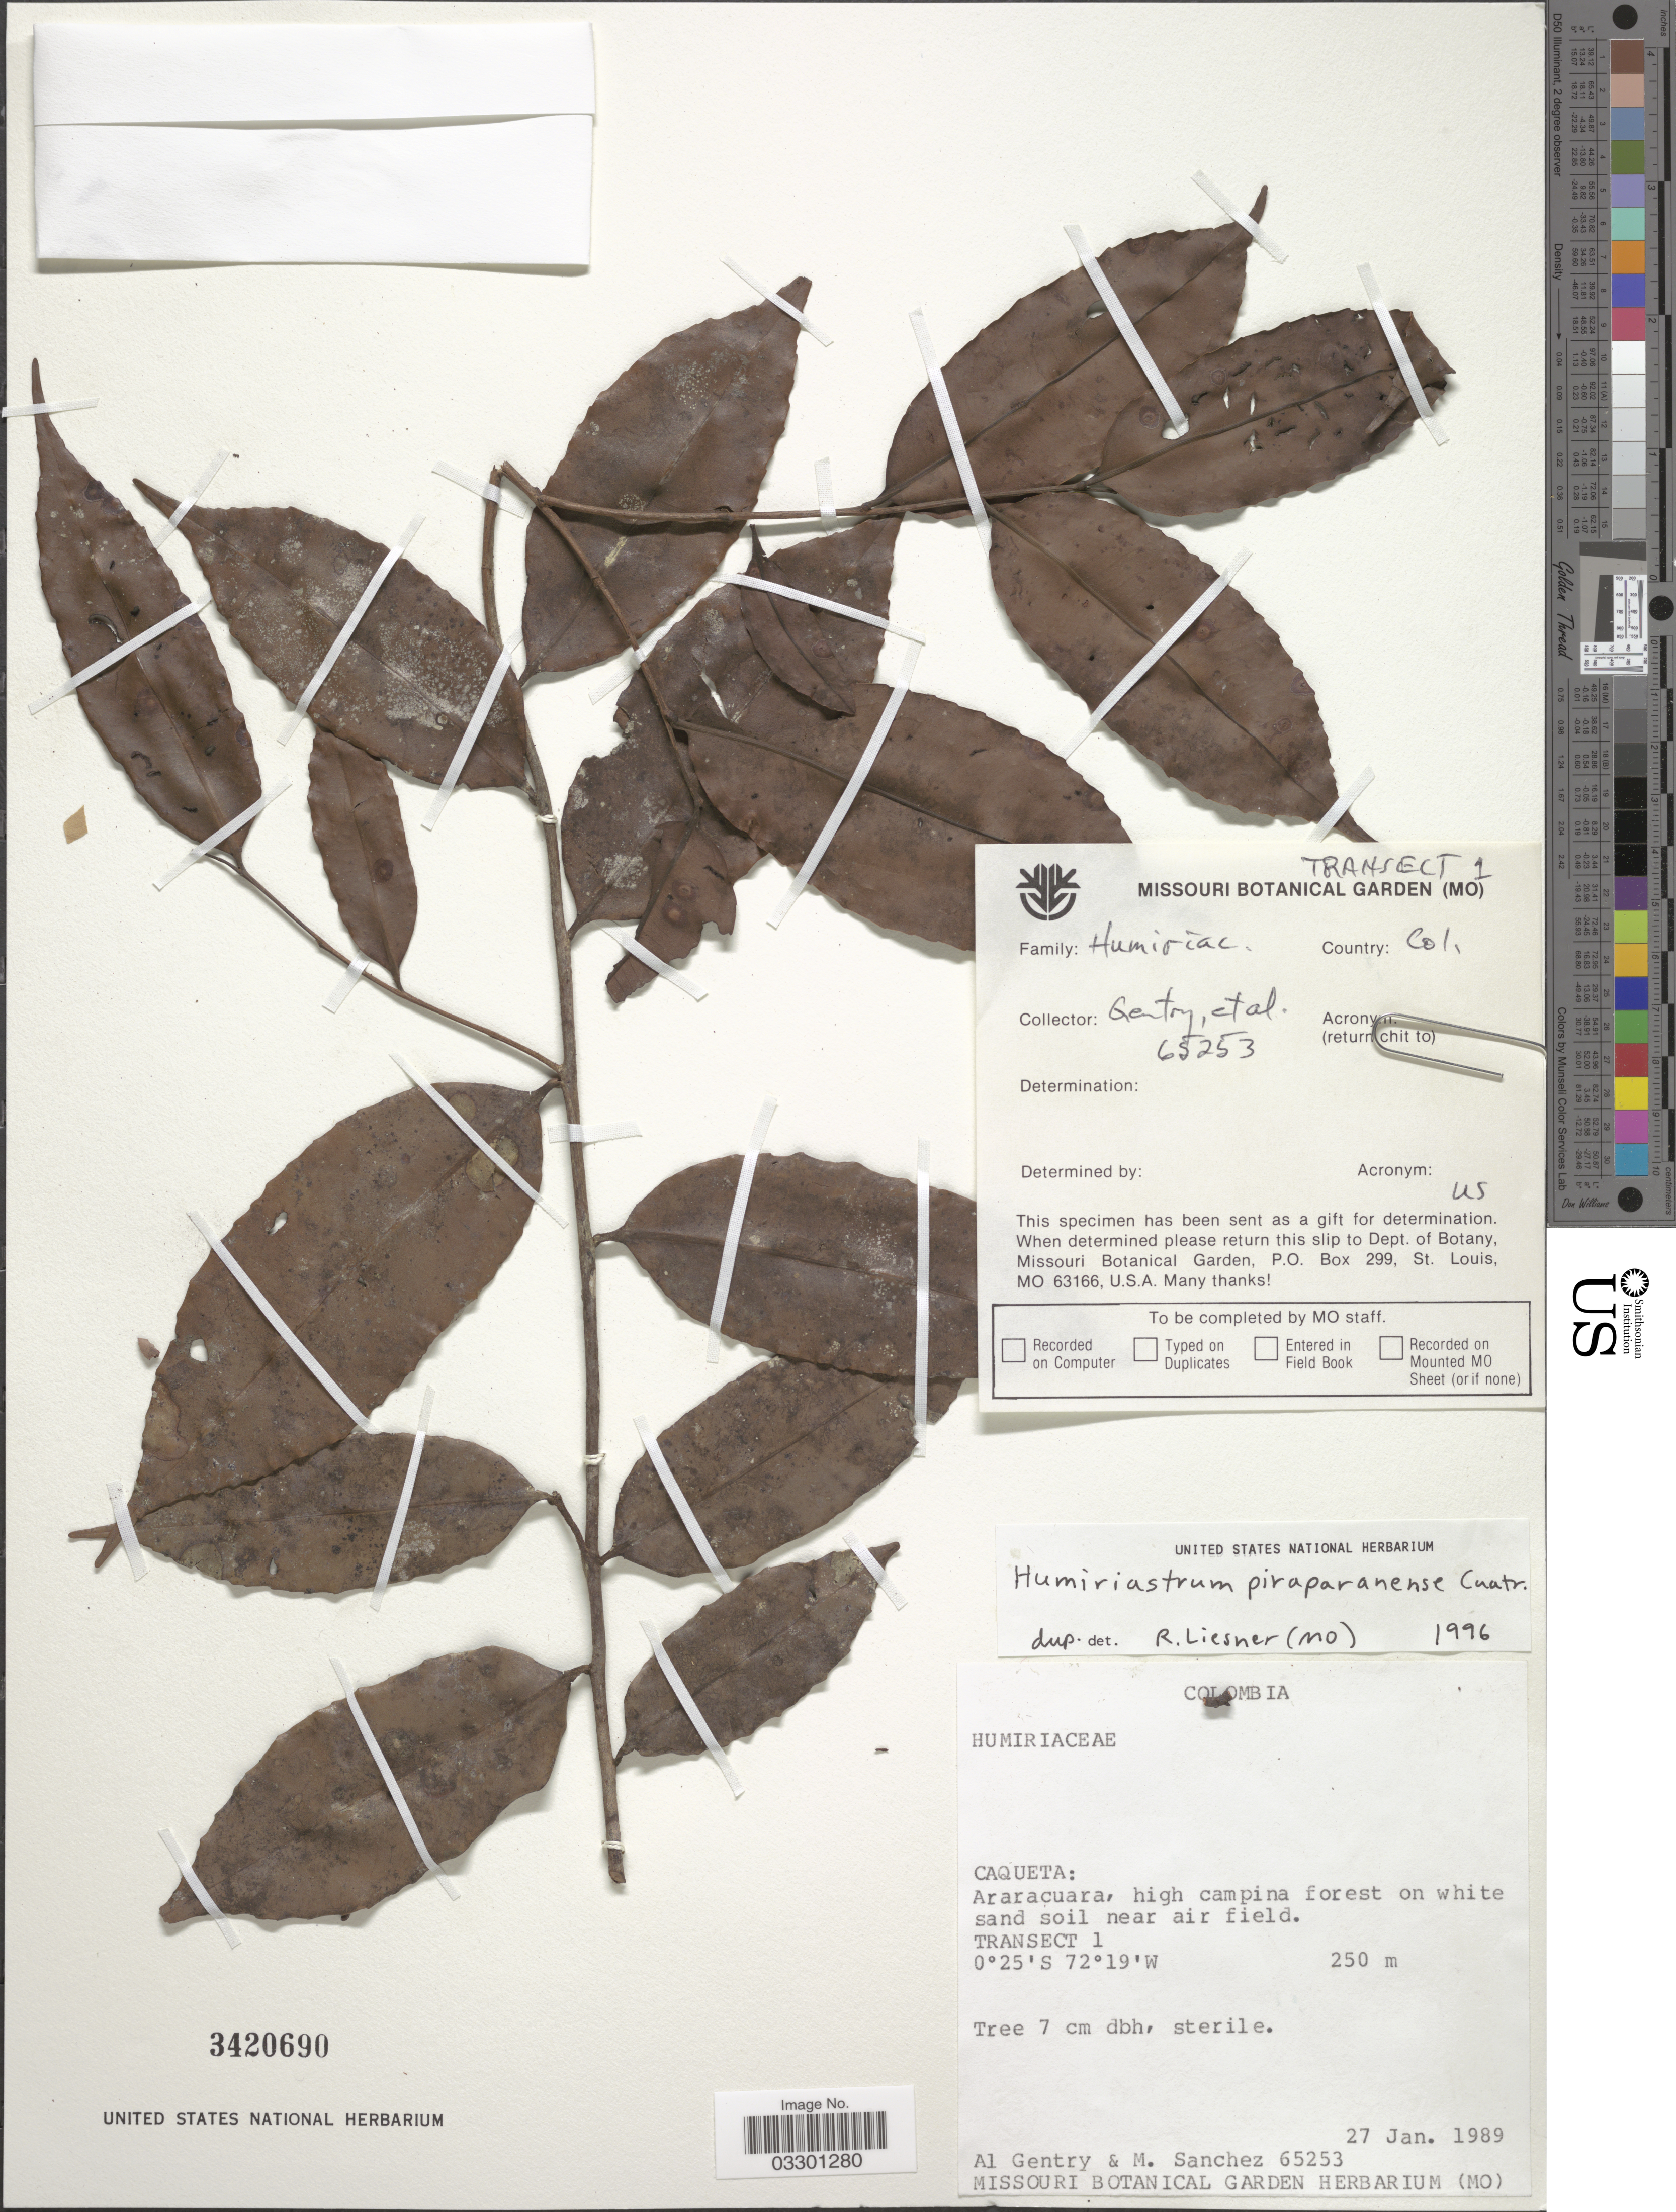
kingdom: Plantae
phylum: Tracheophyta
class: Magnoliopsida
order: Malpighiales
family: Humiriaceae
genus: Humiriastrum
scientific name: Humiriastrum piraparanense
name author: Cuatrec.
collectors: A. H. Gentry & M. Sanchez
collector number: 65253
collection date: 1989-01-27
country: Colombia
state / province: Caquetá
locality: Araracuara, high campina forest on white sand soil near air field. Transect 1.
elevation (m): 250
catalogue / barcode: US 3420690